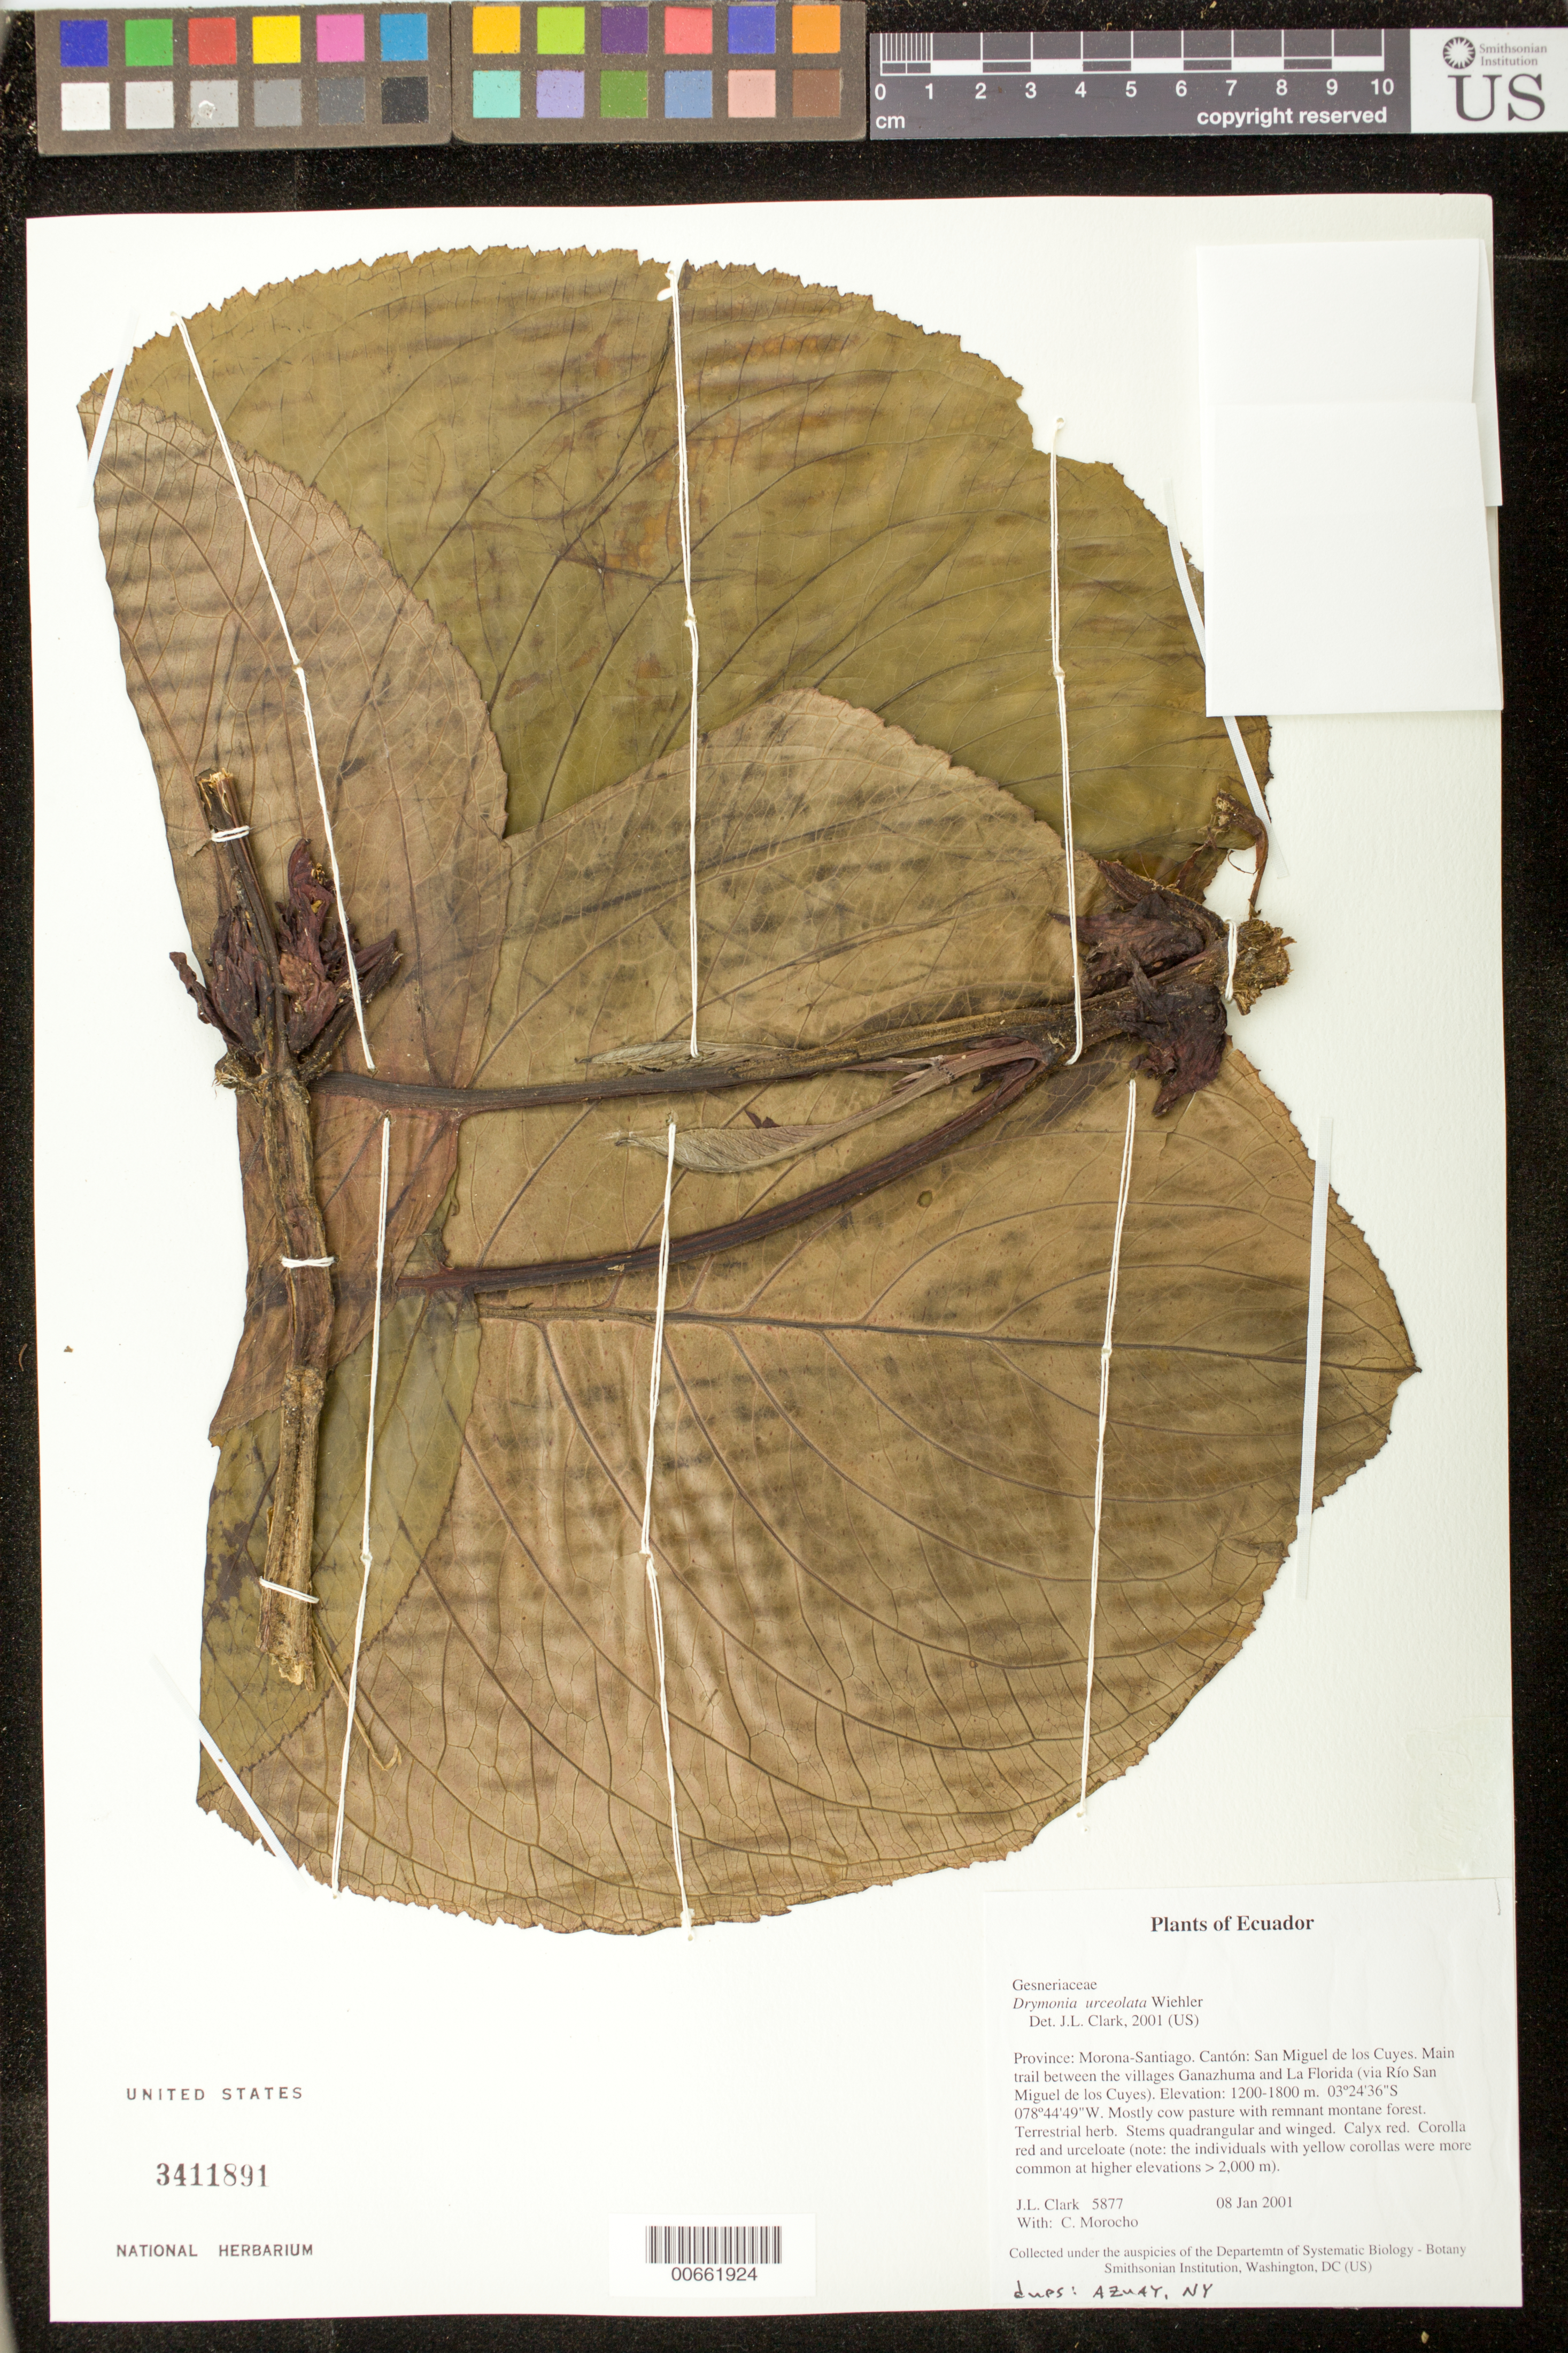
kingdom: Plantae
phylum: Tracheophyta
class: Magnoliopsida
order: Lamiales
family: Gesneriaceae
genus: Drymonia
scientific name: Drymonia urceolata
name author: Wiehler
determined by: Clark, J. L., (SEL), The Marie Selby Botanical Garden (UNITED STATES)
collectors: J. L. Clark & C. Morocho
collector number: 5877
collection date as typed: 08 Jan 2001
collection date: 2001-01-08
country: Ecuador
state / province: Morona-Santiago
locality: Cantón: San Miguel de los Cuyes. Main trail between the villages Ganazhuma and La Florida (via Río San Miguel de los Cuyes).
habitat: Mostly cow pasture with remnant montane forest.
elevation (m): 1200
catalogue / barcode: US 3411891